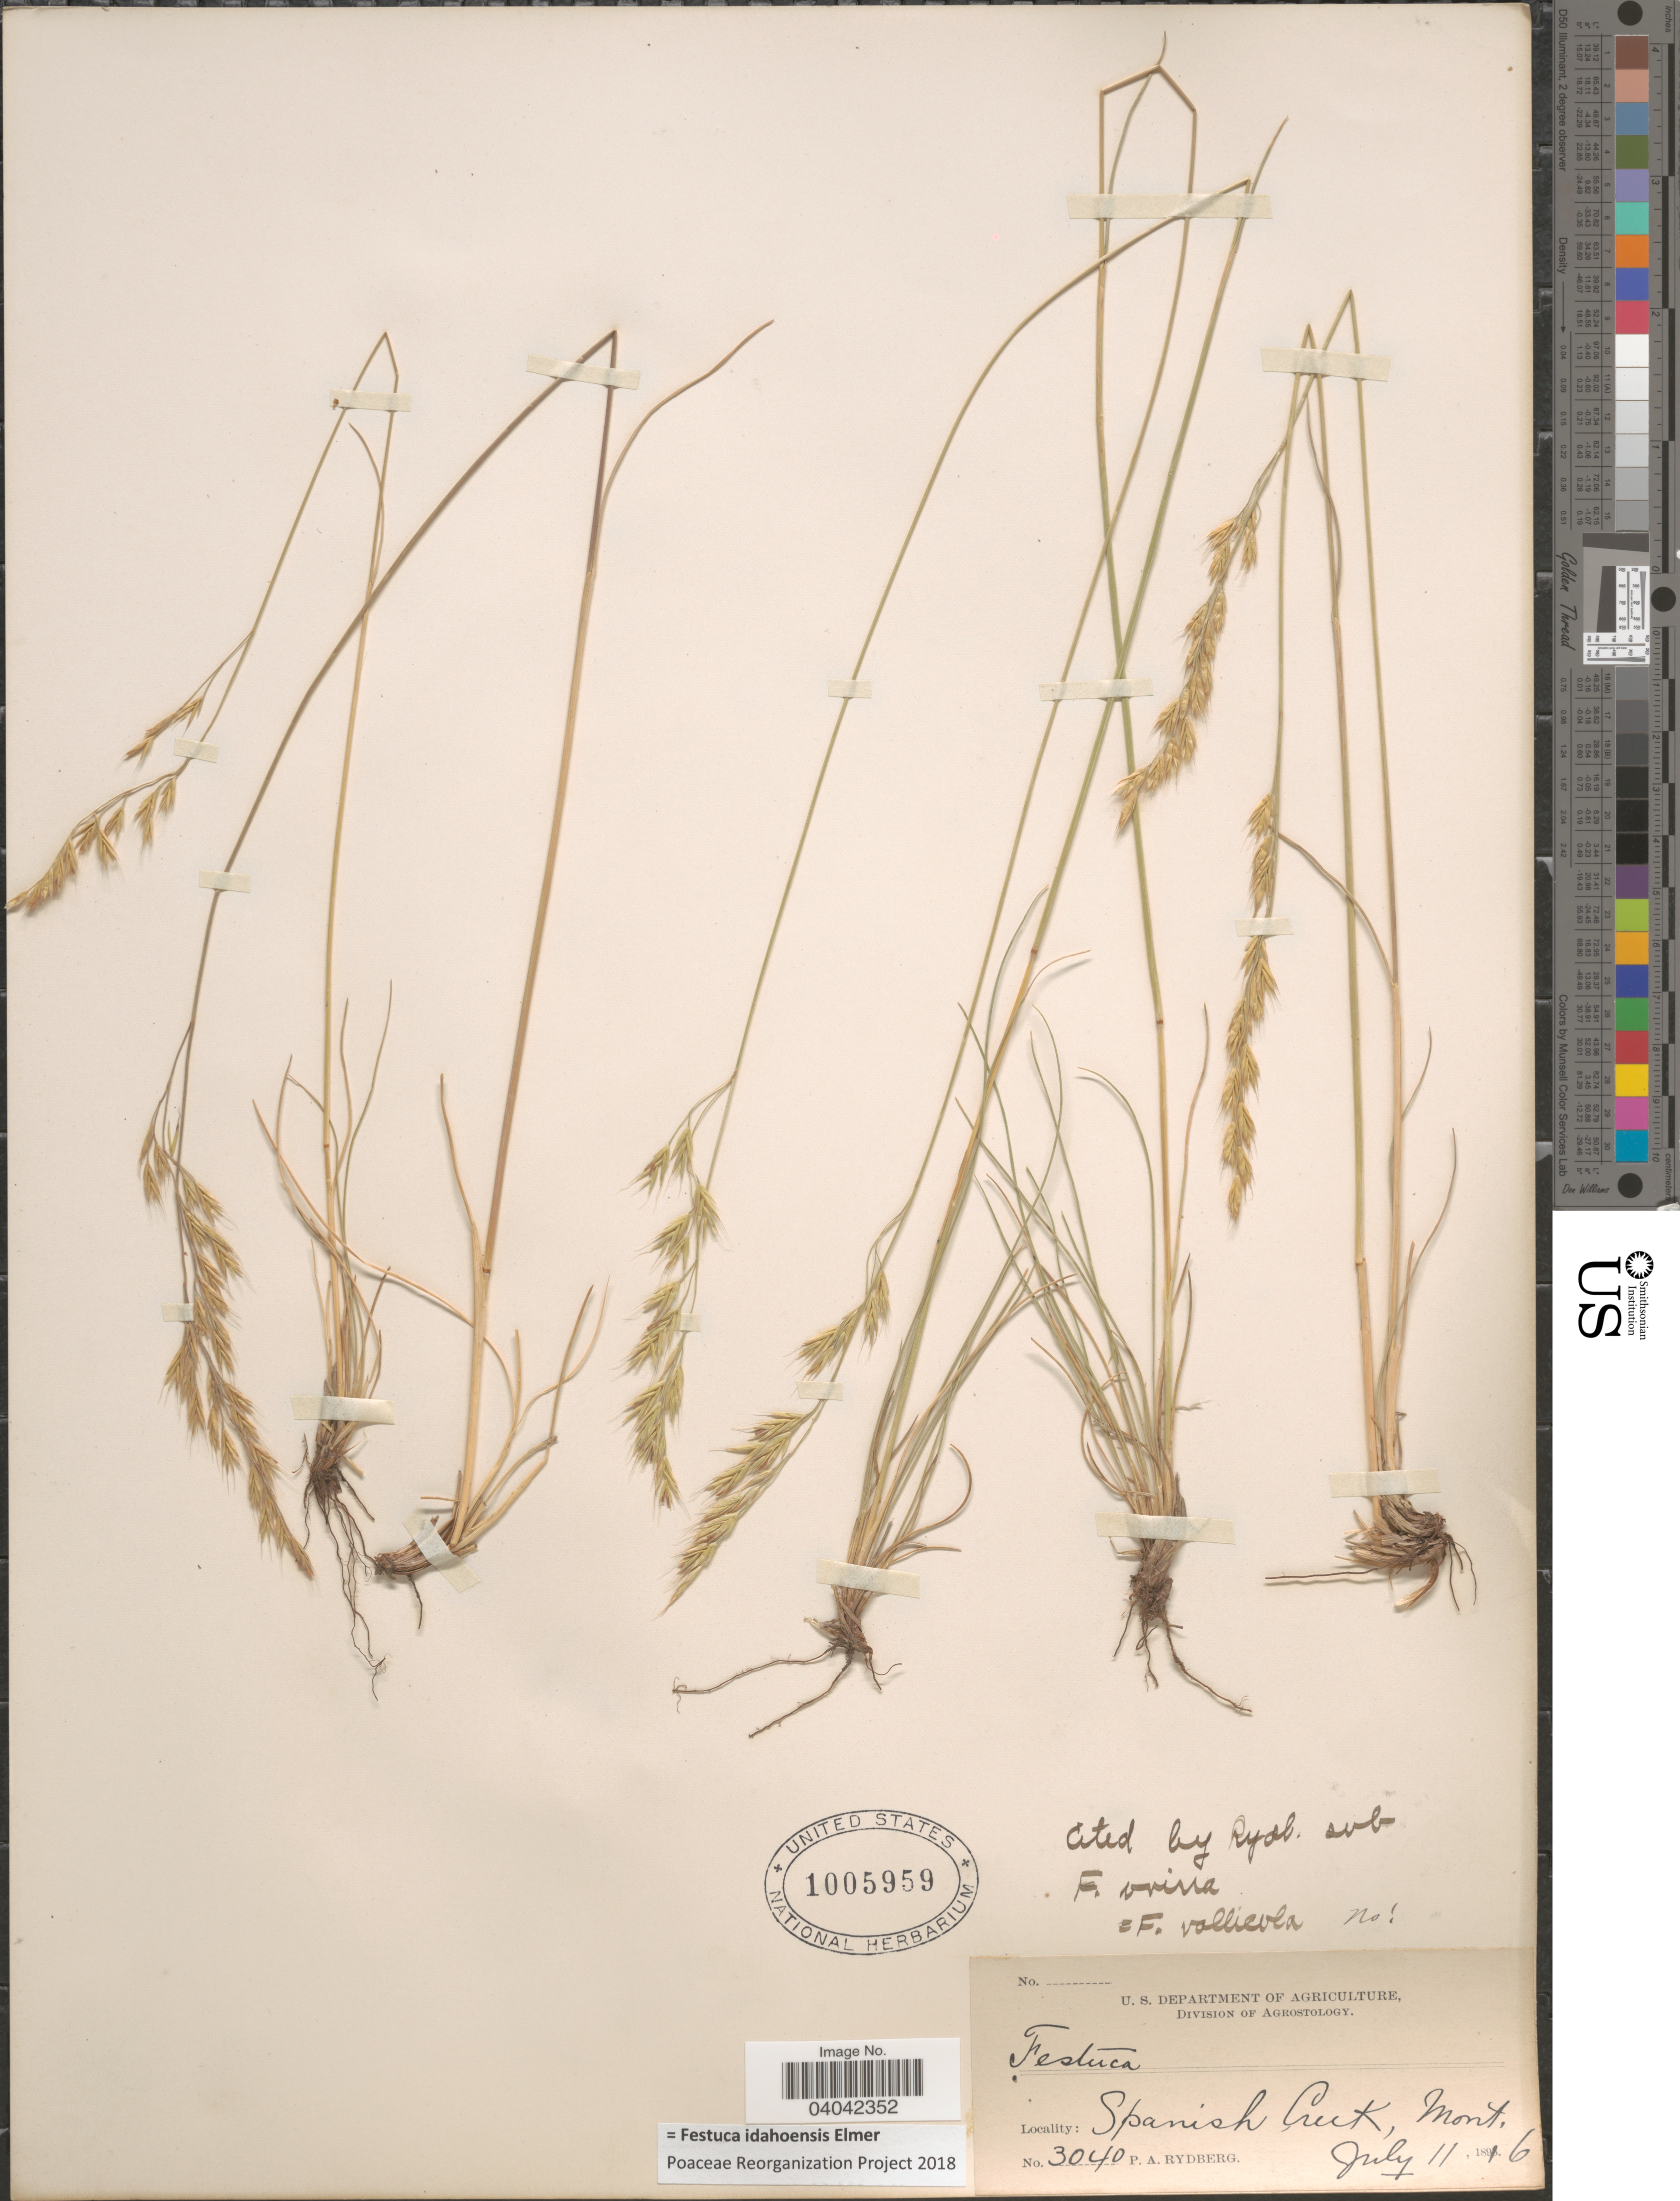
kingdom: Plantae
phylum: Tracheophyta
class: Liliopsida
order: Poales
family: Poaceae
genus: Festuca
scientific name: Festuca idahoensis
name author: Elmer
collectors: P. A. Rydberg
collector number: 3040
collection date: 1896-07-11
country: United States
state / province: Montana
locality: Spanish Creek.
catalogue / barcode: US 1005959